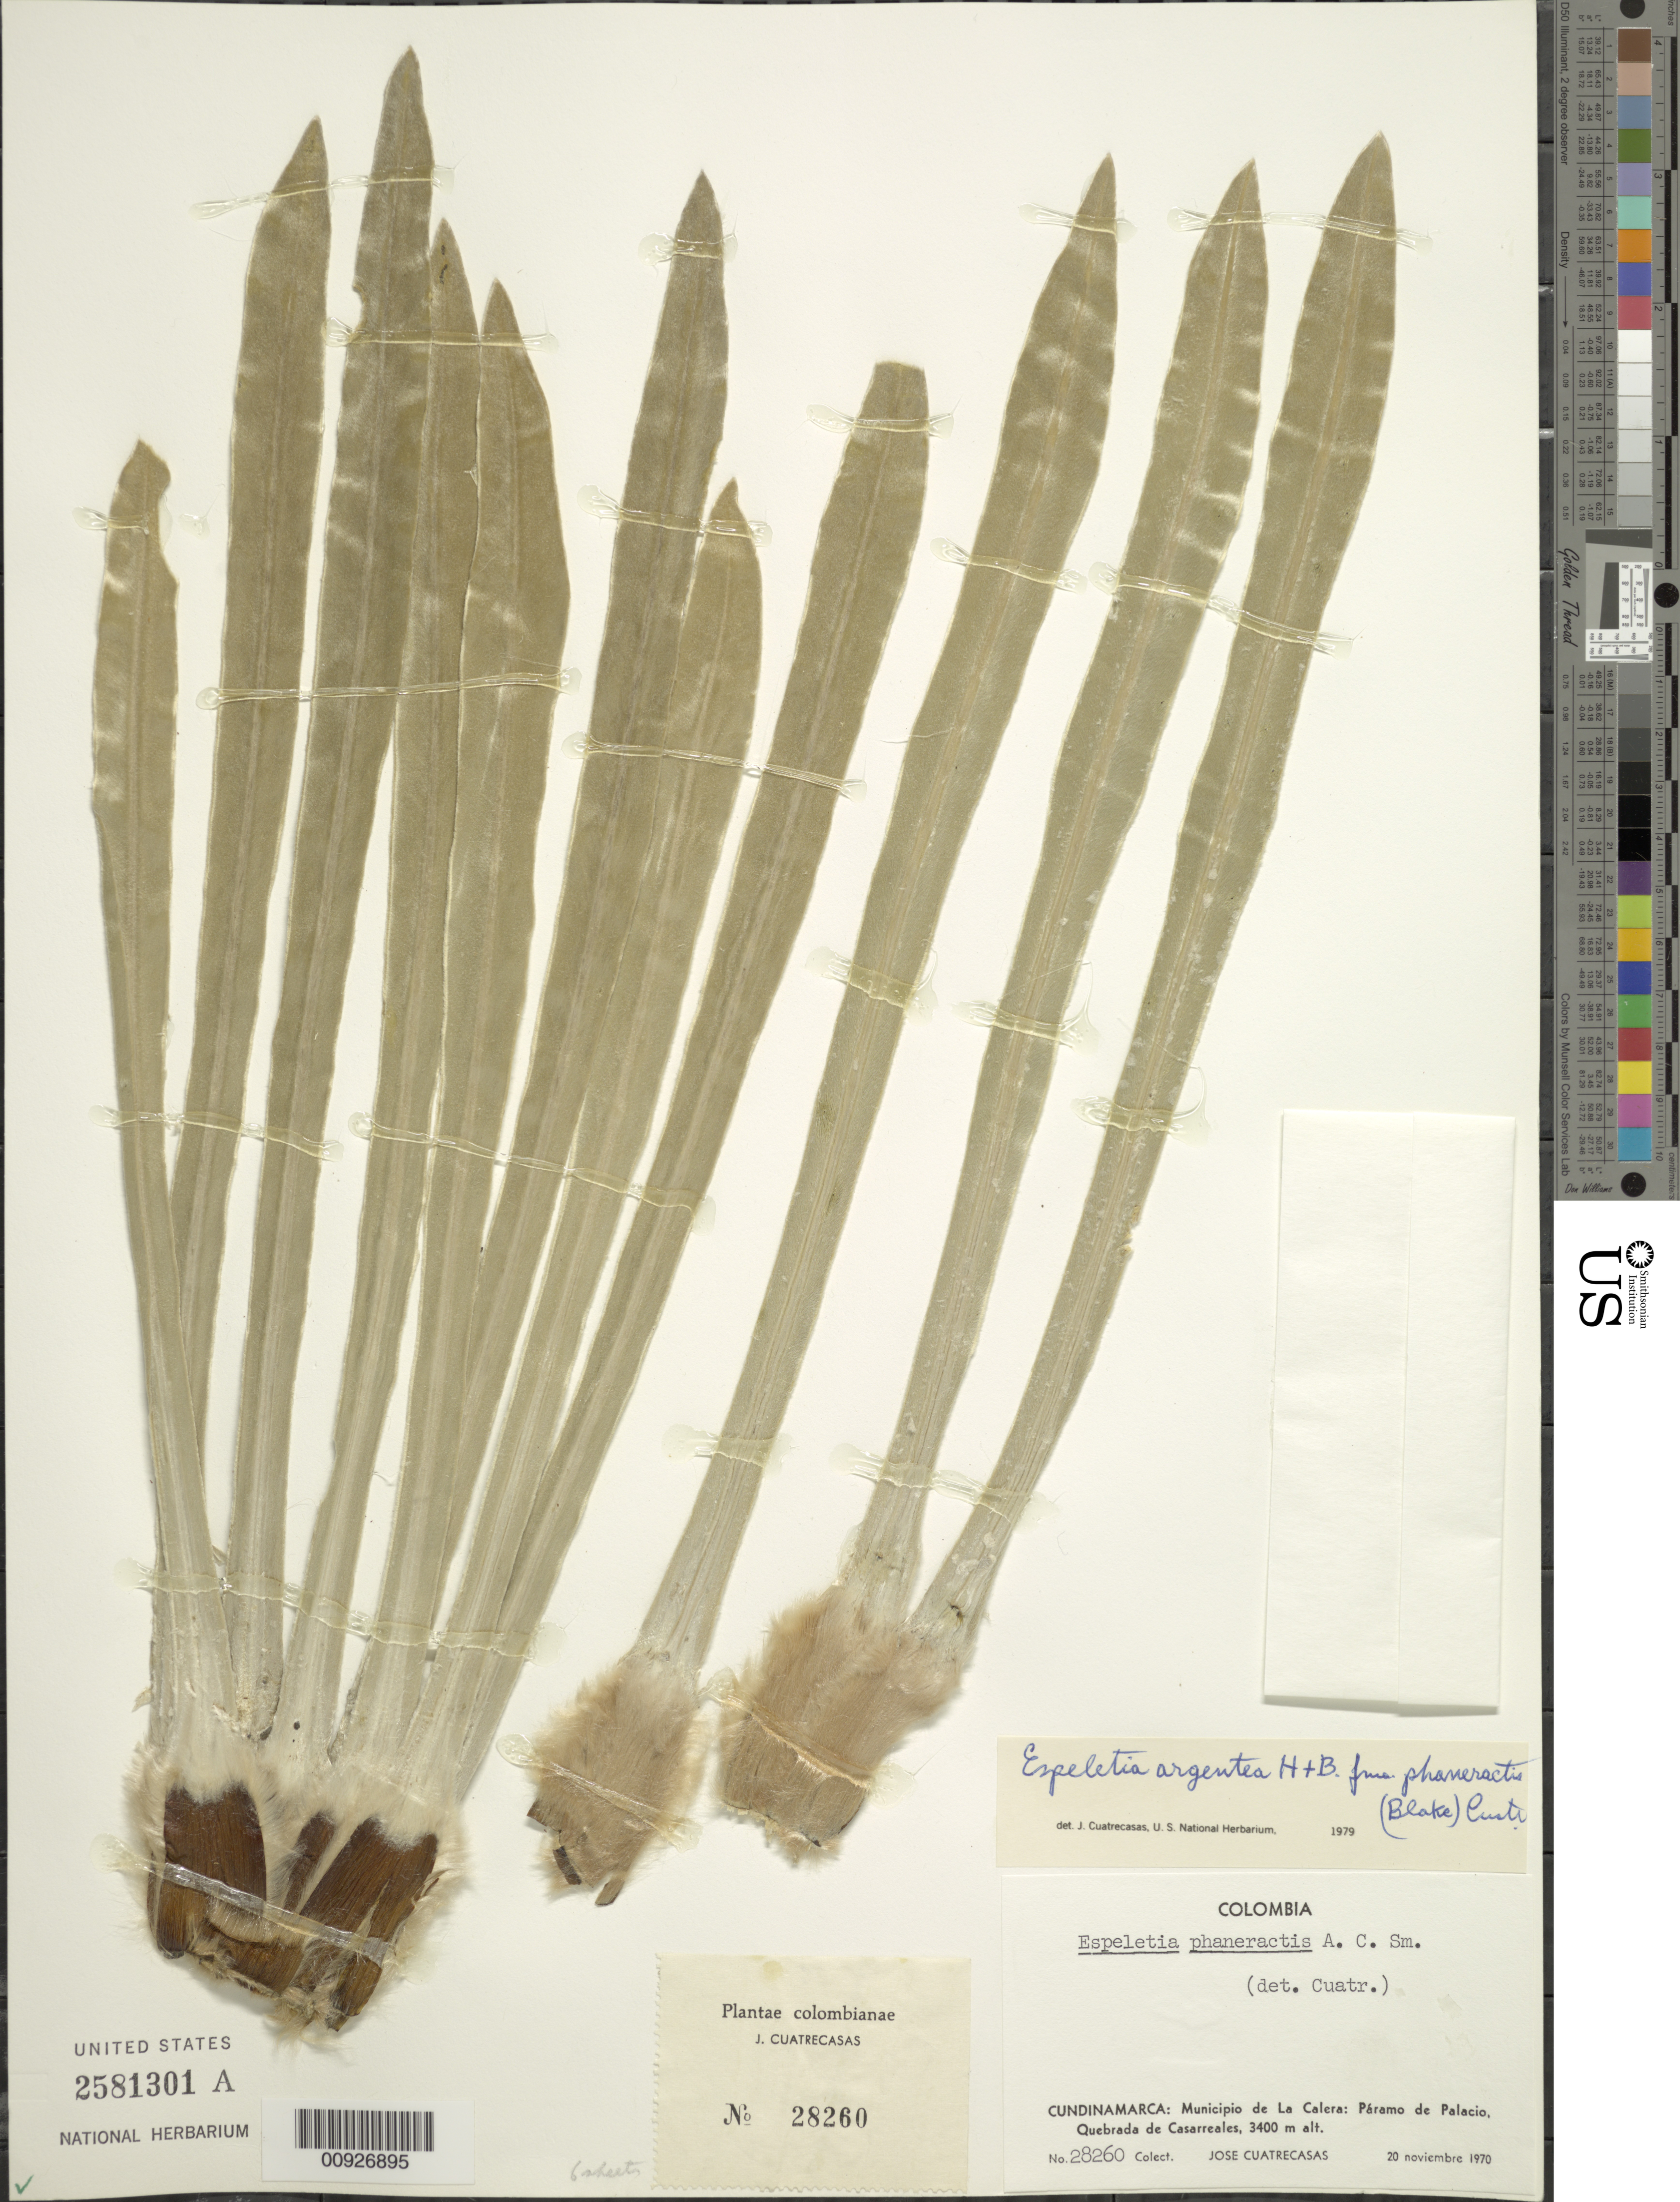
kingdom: Plantae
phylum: Tracheophyta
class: Magnoliopsida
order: Asterales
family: Asteraceae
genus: Espeletia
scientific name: Espeletia argentea f. phaneractis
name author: (S.F. Blake) Cuatrec.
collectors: J. Cuatrecasas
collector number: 28260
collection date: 1970-11-20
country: Colombia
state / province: Cundinamarca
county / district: M. de La Calera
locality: Paramo de Palacio. Quebrada de Casarreales.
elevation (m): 3400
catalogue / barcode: US 2581301A